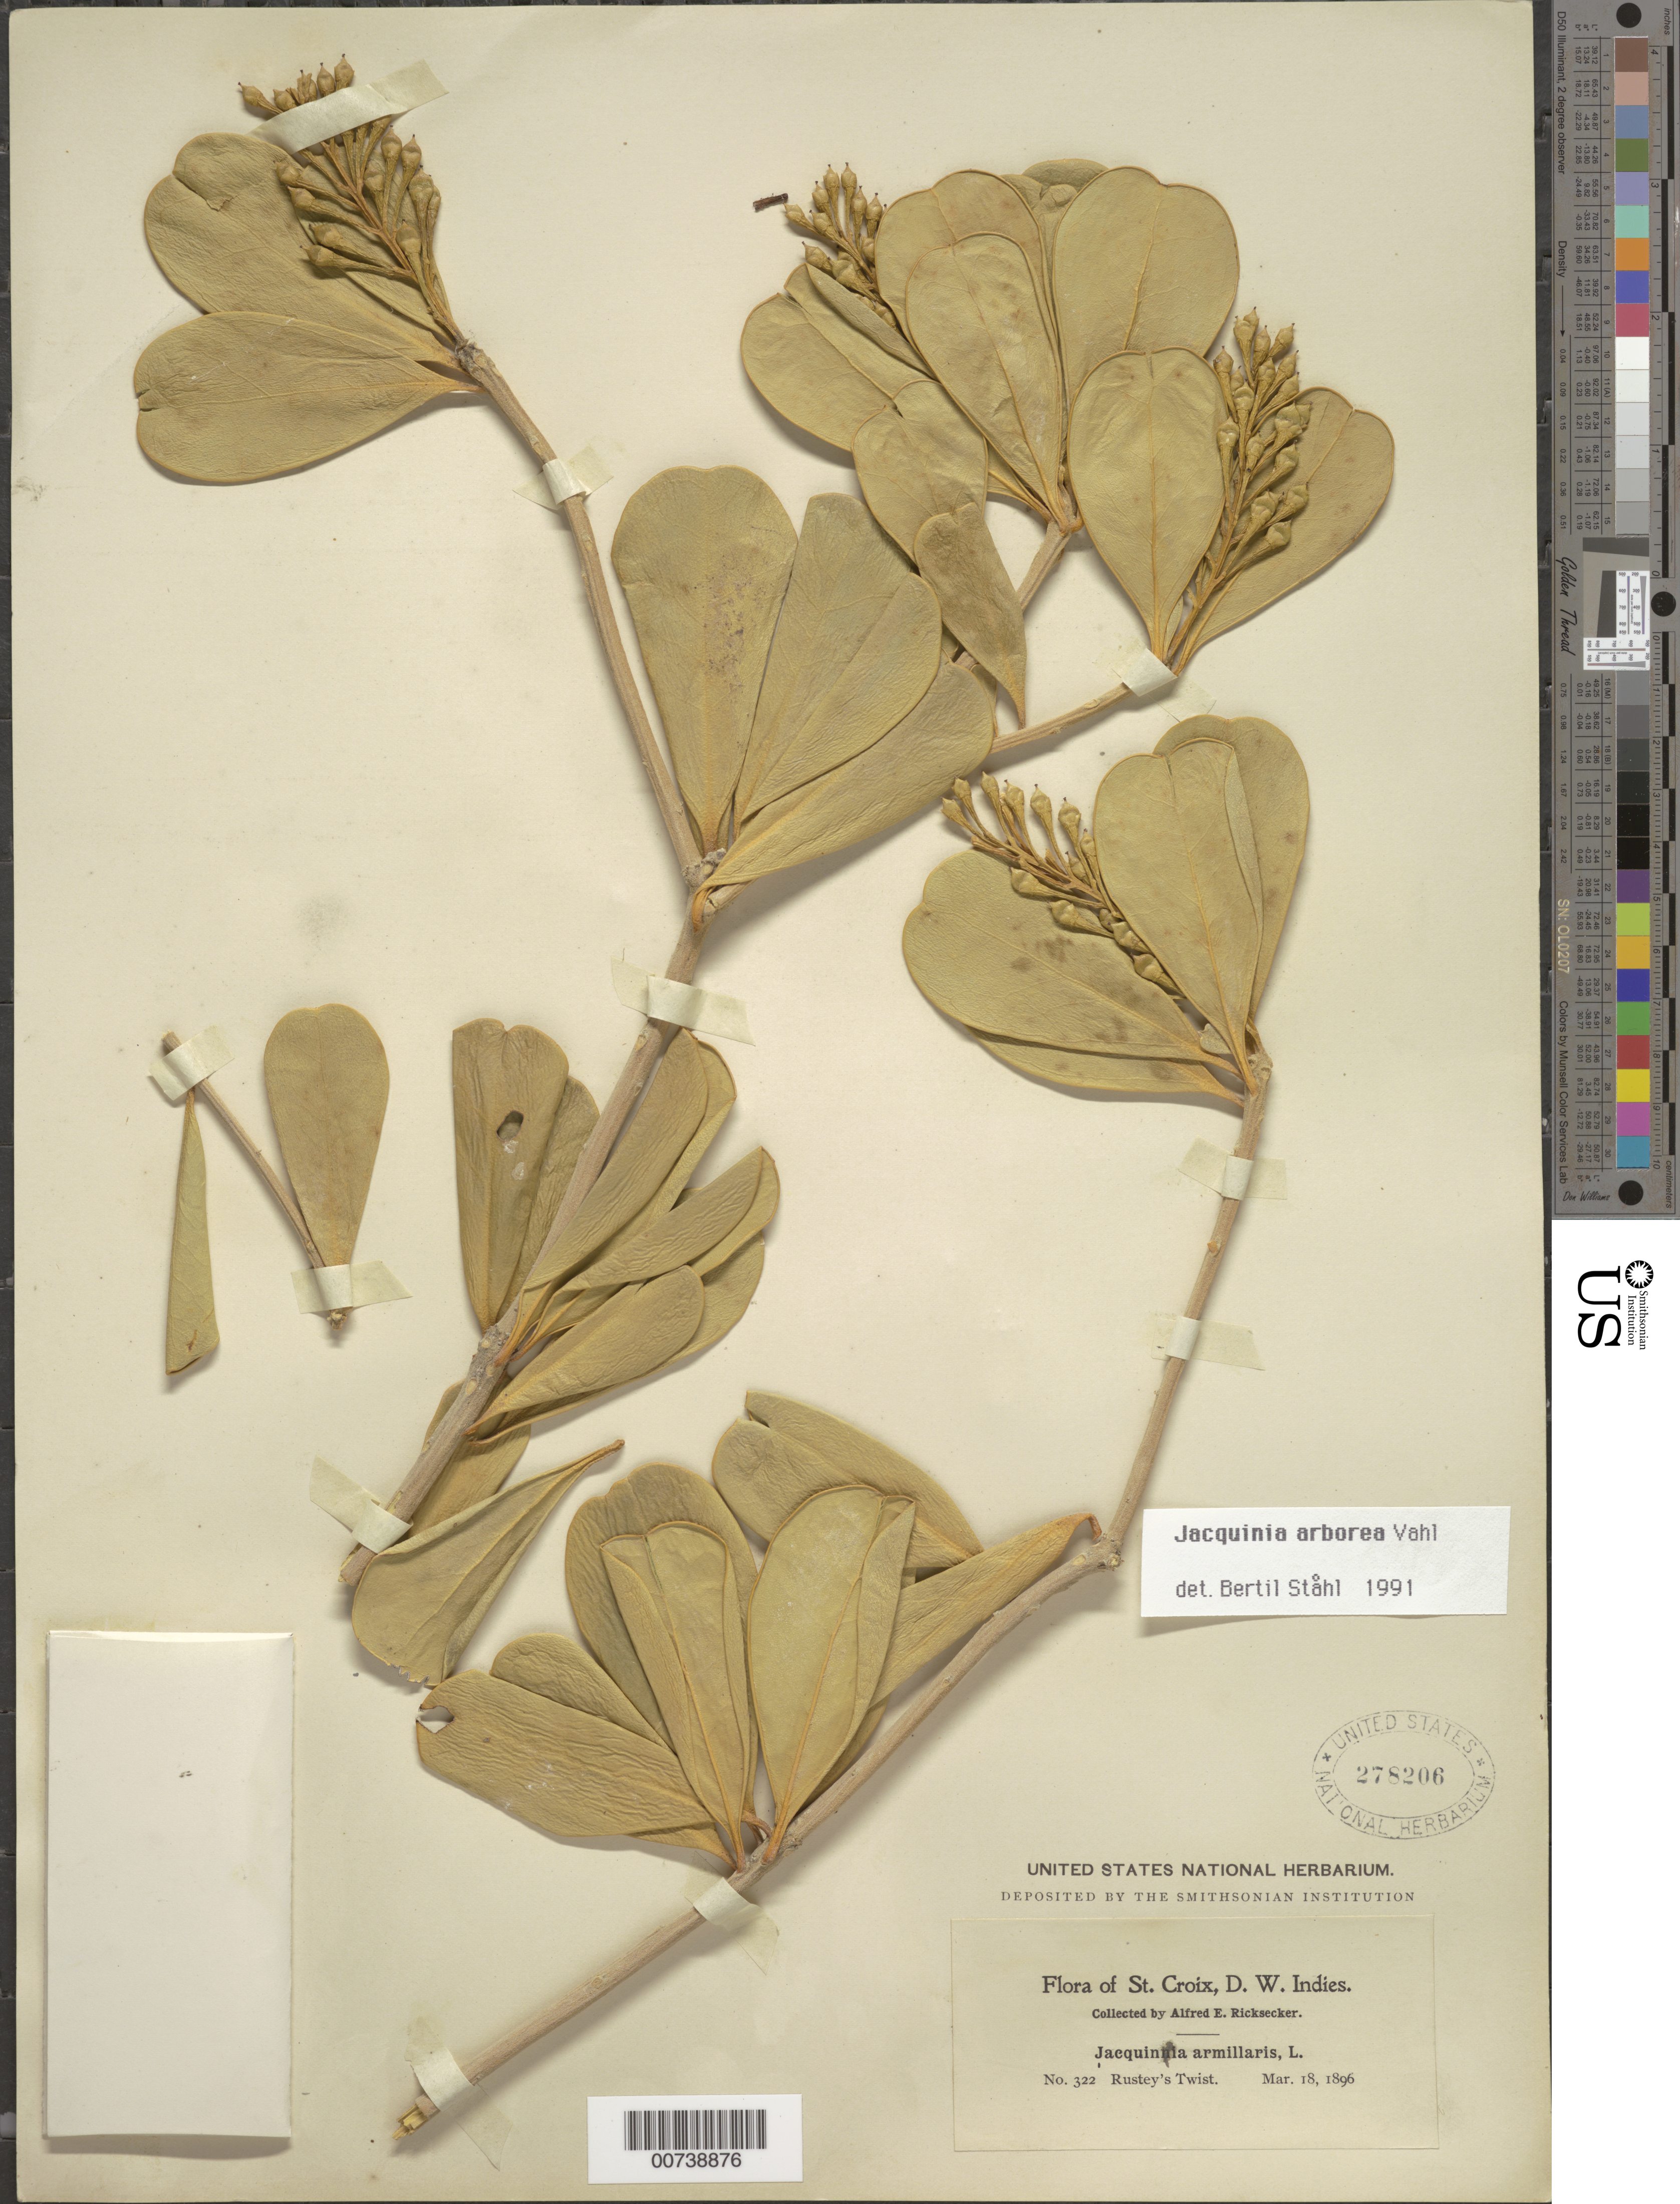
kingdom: Plantae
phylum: Tracheophyta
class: Magnoliopsida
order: Ericales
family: Primulaceae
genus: Jacquinia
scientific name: Jacquinia arborea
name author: Vahl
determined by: Ståhl, B.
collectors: A. E. Ricksecker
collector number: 322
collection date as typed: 18 Mar 1896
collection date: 1896-03-18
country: U.S. Virgin Islands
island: St. Croix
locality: Rustey's Twist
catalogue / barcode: US 278206